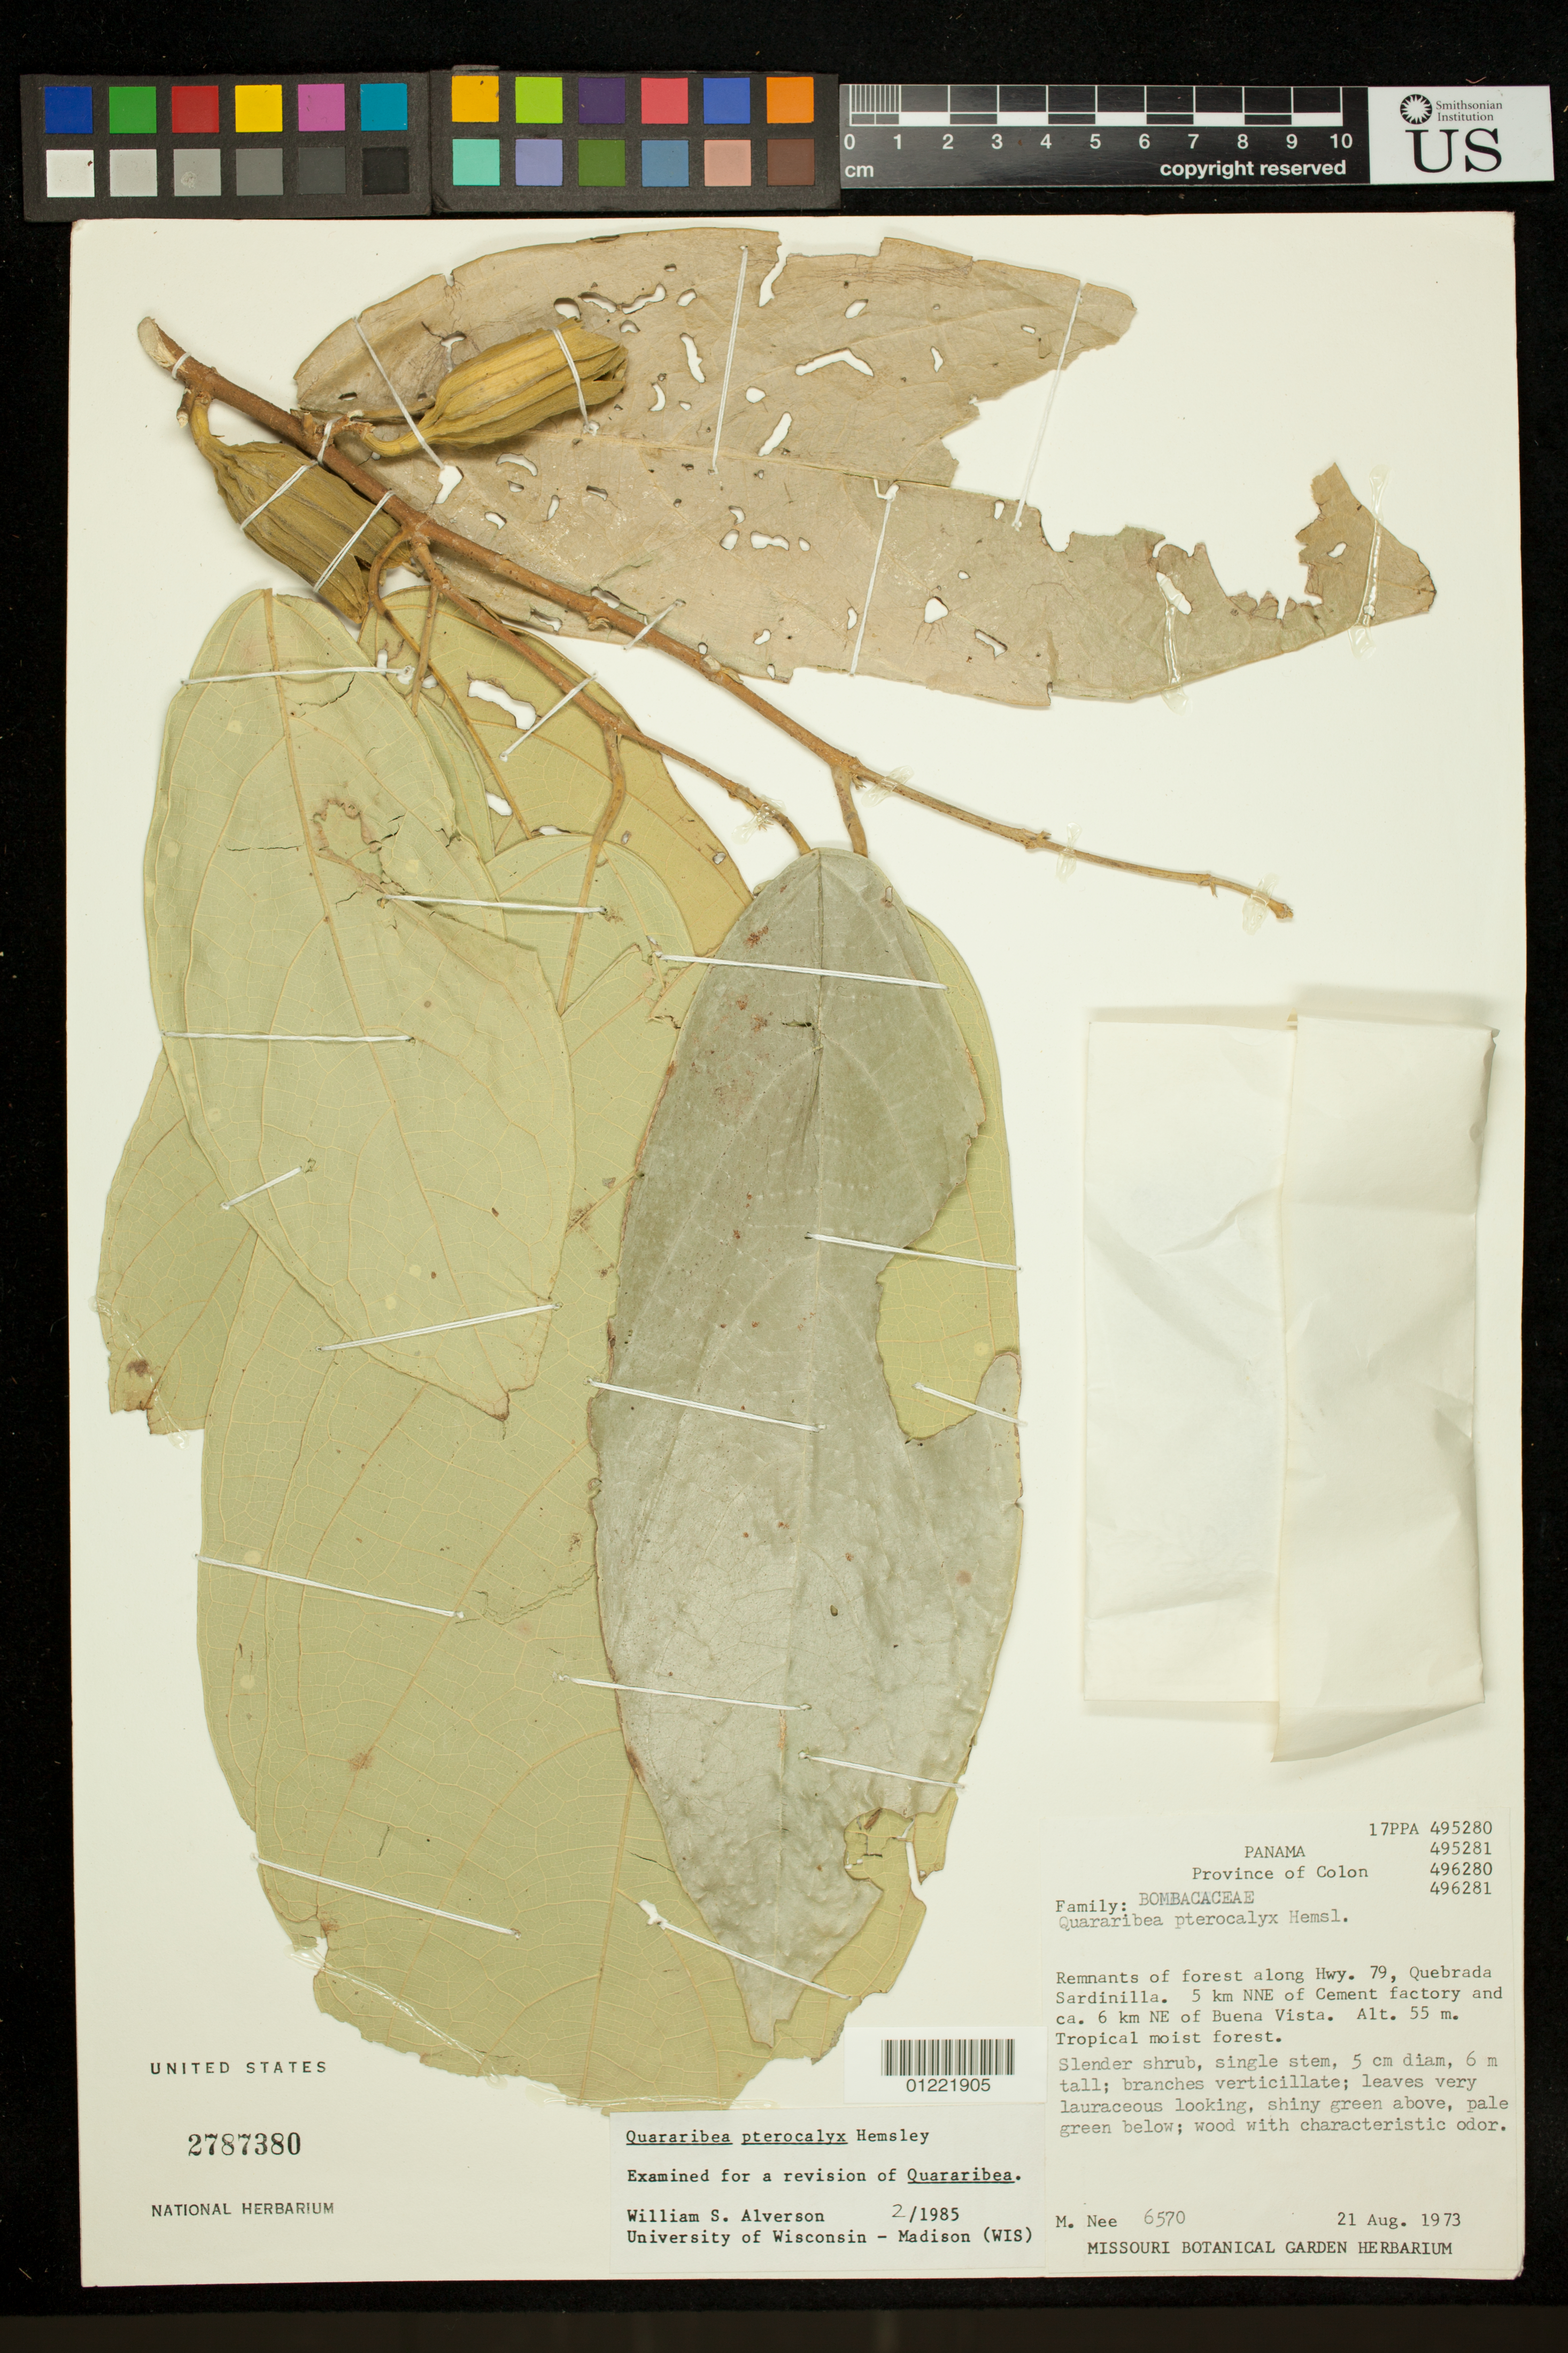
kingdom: Plantae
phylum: Tracheophyta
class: Magnoliopsida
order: Malvales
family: Malvaceae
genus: Quararibea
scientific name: Quararibea pterocalyx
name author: Hemsl.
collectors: M. Nee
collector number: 6570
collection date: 1973-08-21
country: Panama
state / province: Colón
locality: Remnants of forest along Hwy. 79, Quebrada Sardinilla. 5 km NNE of Cement factory and ca. 6 km NE of Buena Vista.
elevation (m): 55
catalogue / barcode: US 2787380